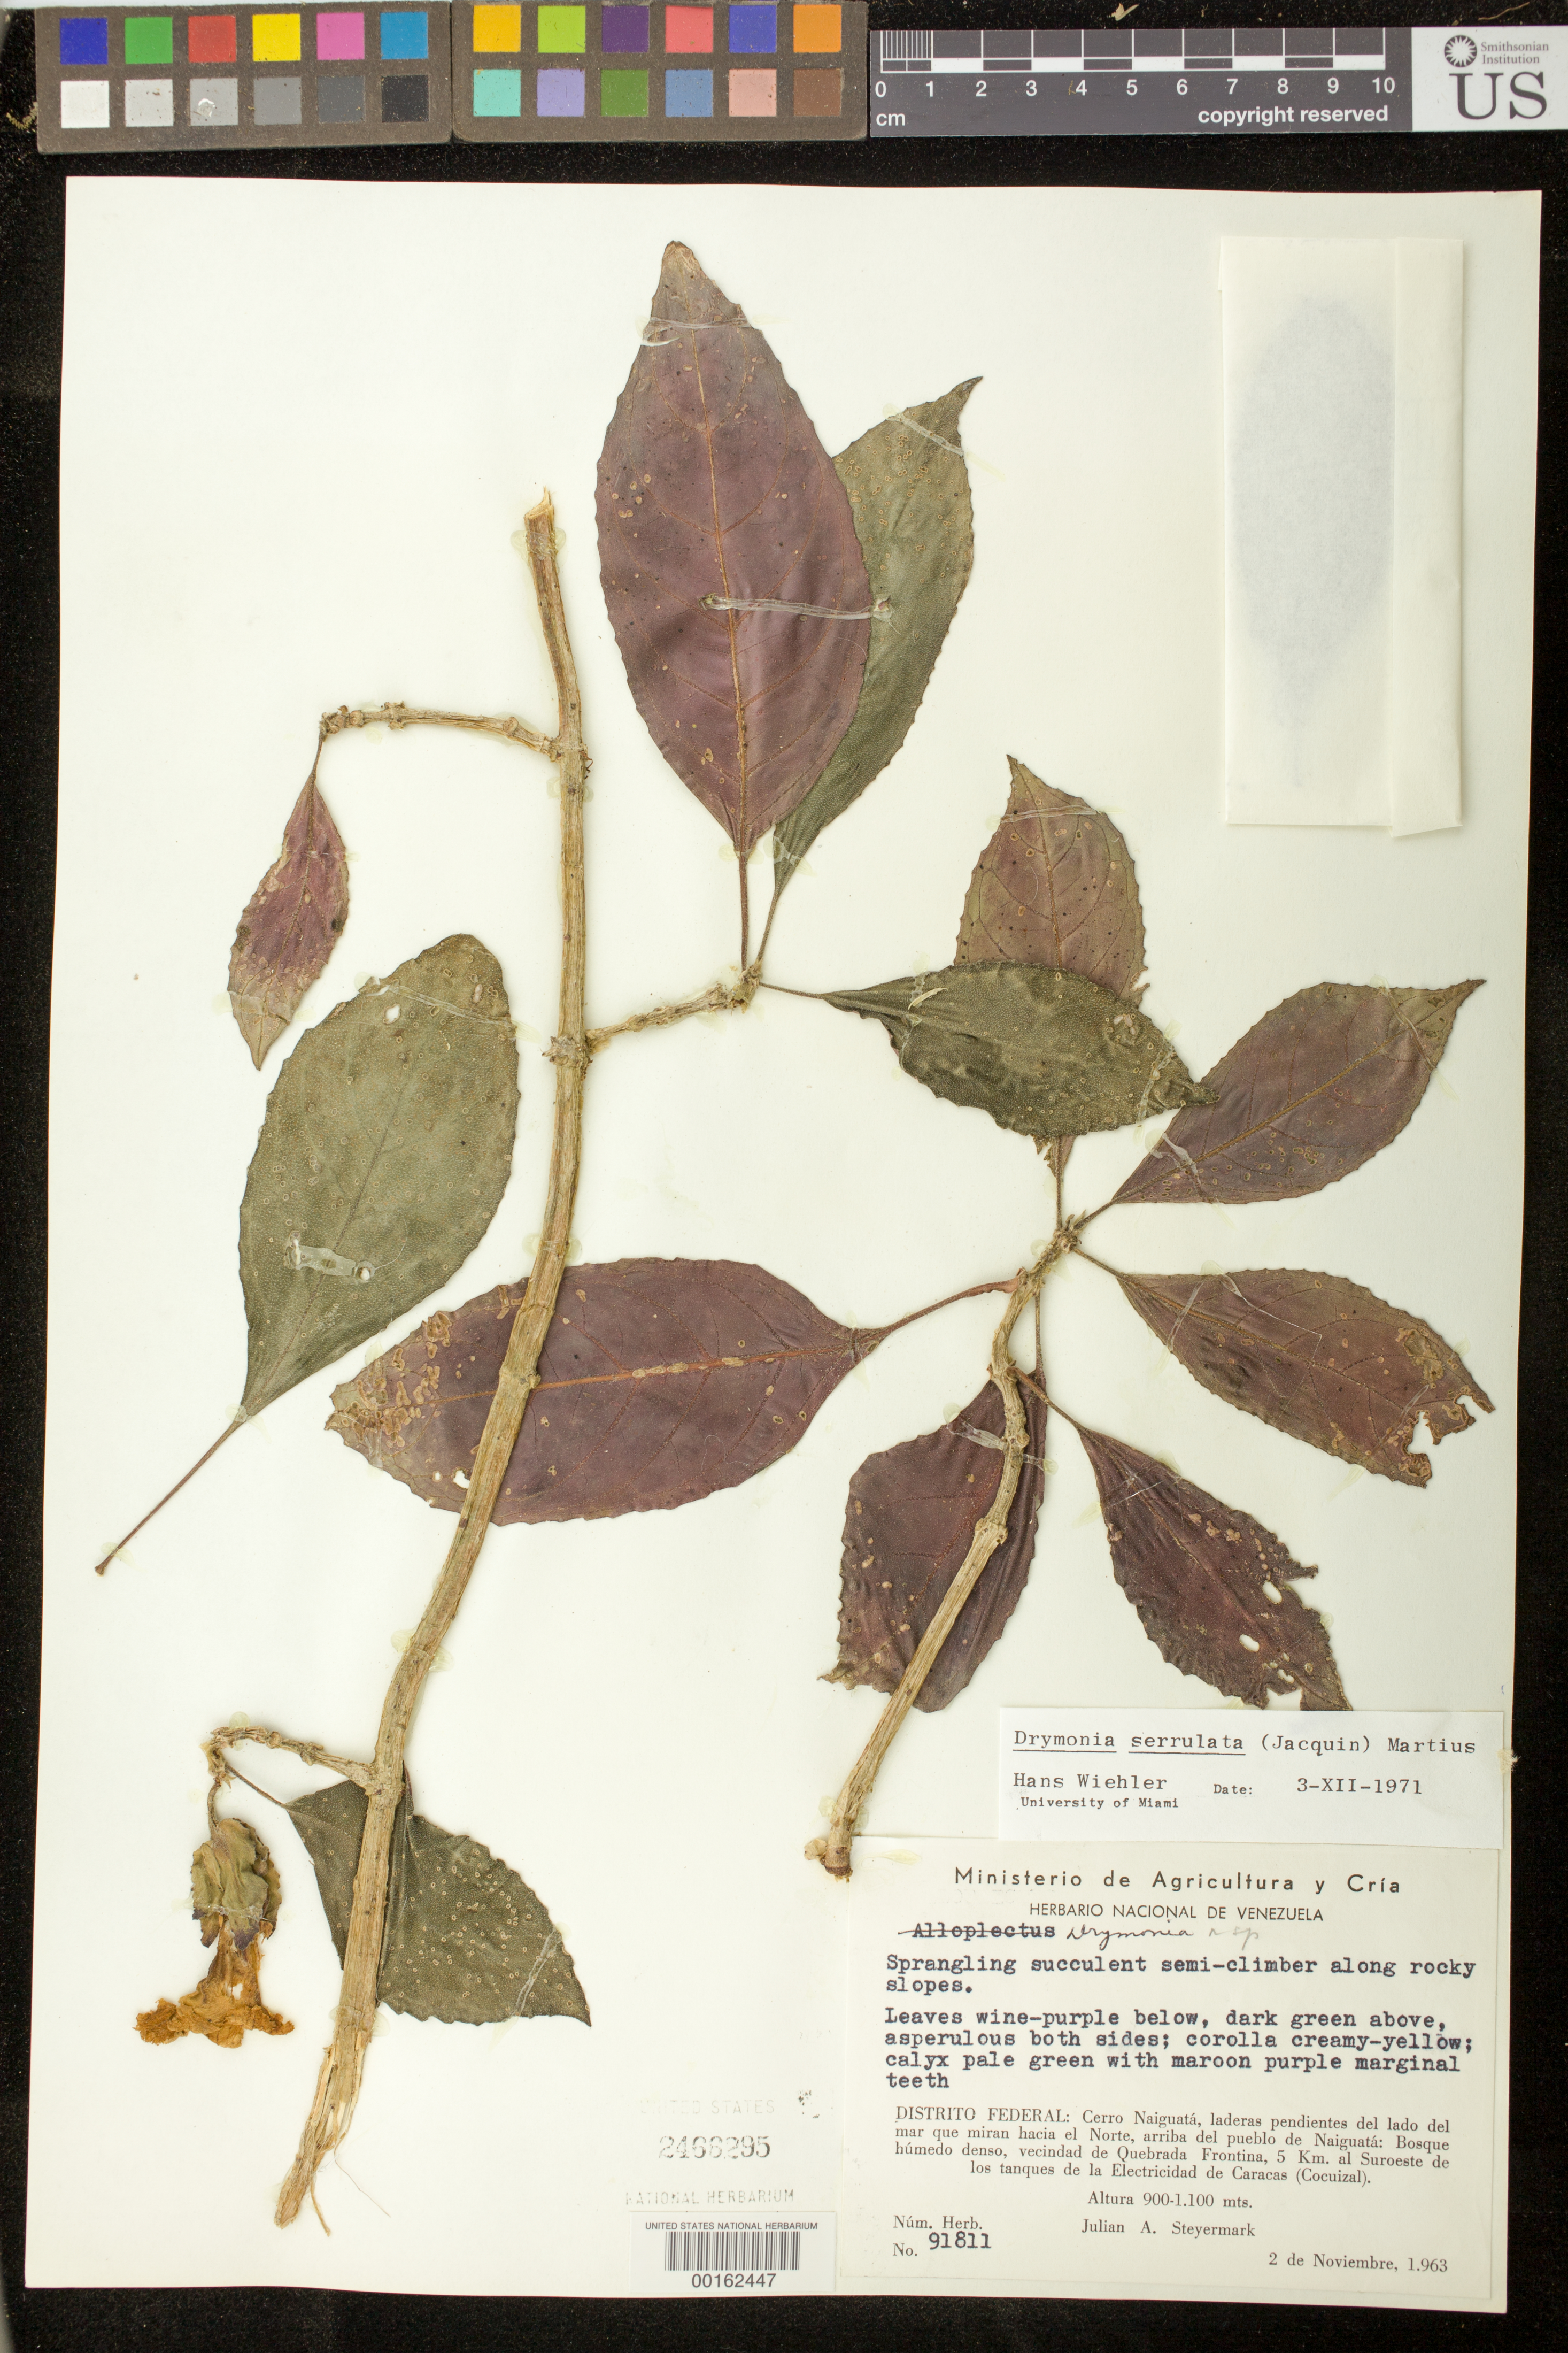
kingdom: Plantae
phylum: Tracheophyta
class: Magnoliopsida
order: Lamiales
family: Gesneriaceae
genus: Drymonia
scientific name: Drymonia serrulata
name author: (Jacq.) Mart.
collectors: J. Steyermark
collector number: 91811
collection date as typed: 02 Nov 1963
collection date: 1963-11-02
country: Venezuela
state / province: Distrito Federal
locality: Cerro Naiguata, slopes sloping to sea toward N, above Naiguata, vicinity of Quebrada Frontina, 5 km SW tanks of elec of Caracas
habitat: Dense humid forest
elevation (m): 900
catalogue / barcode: US 2466295